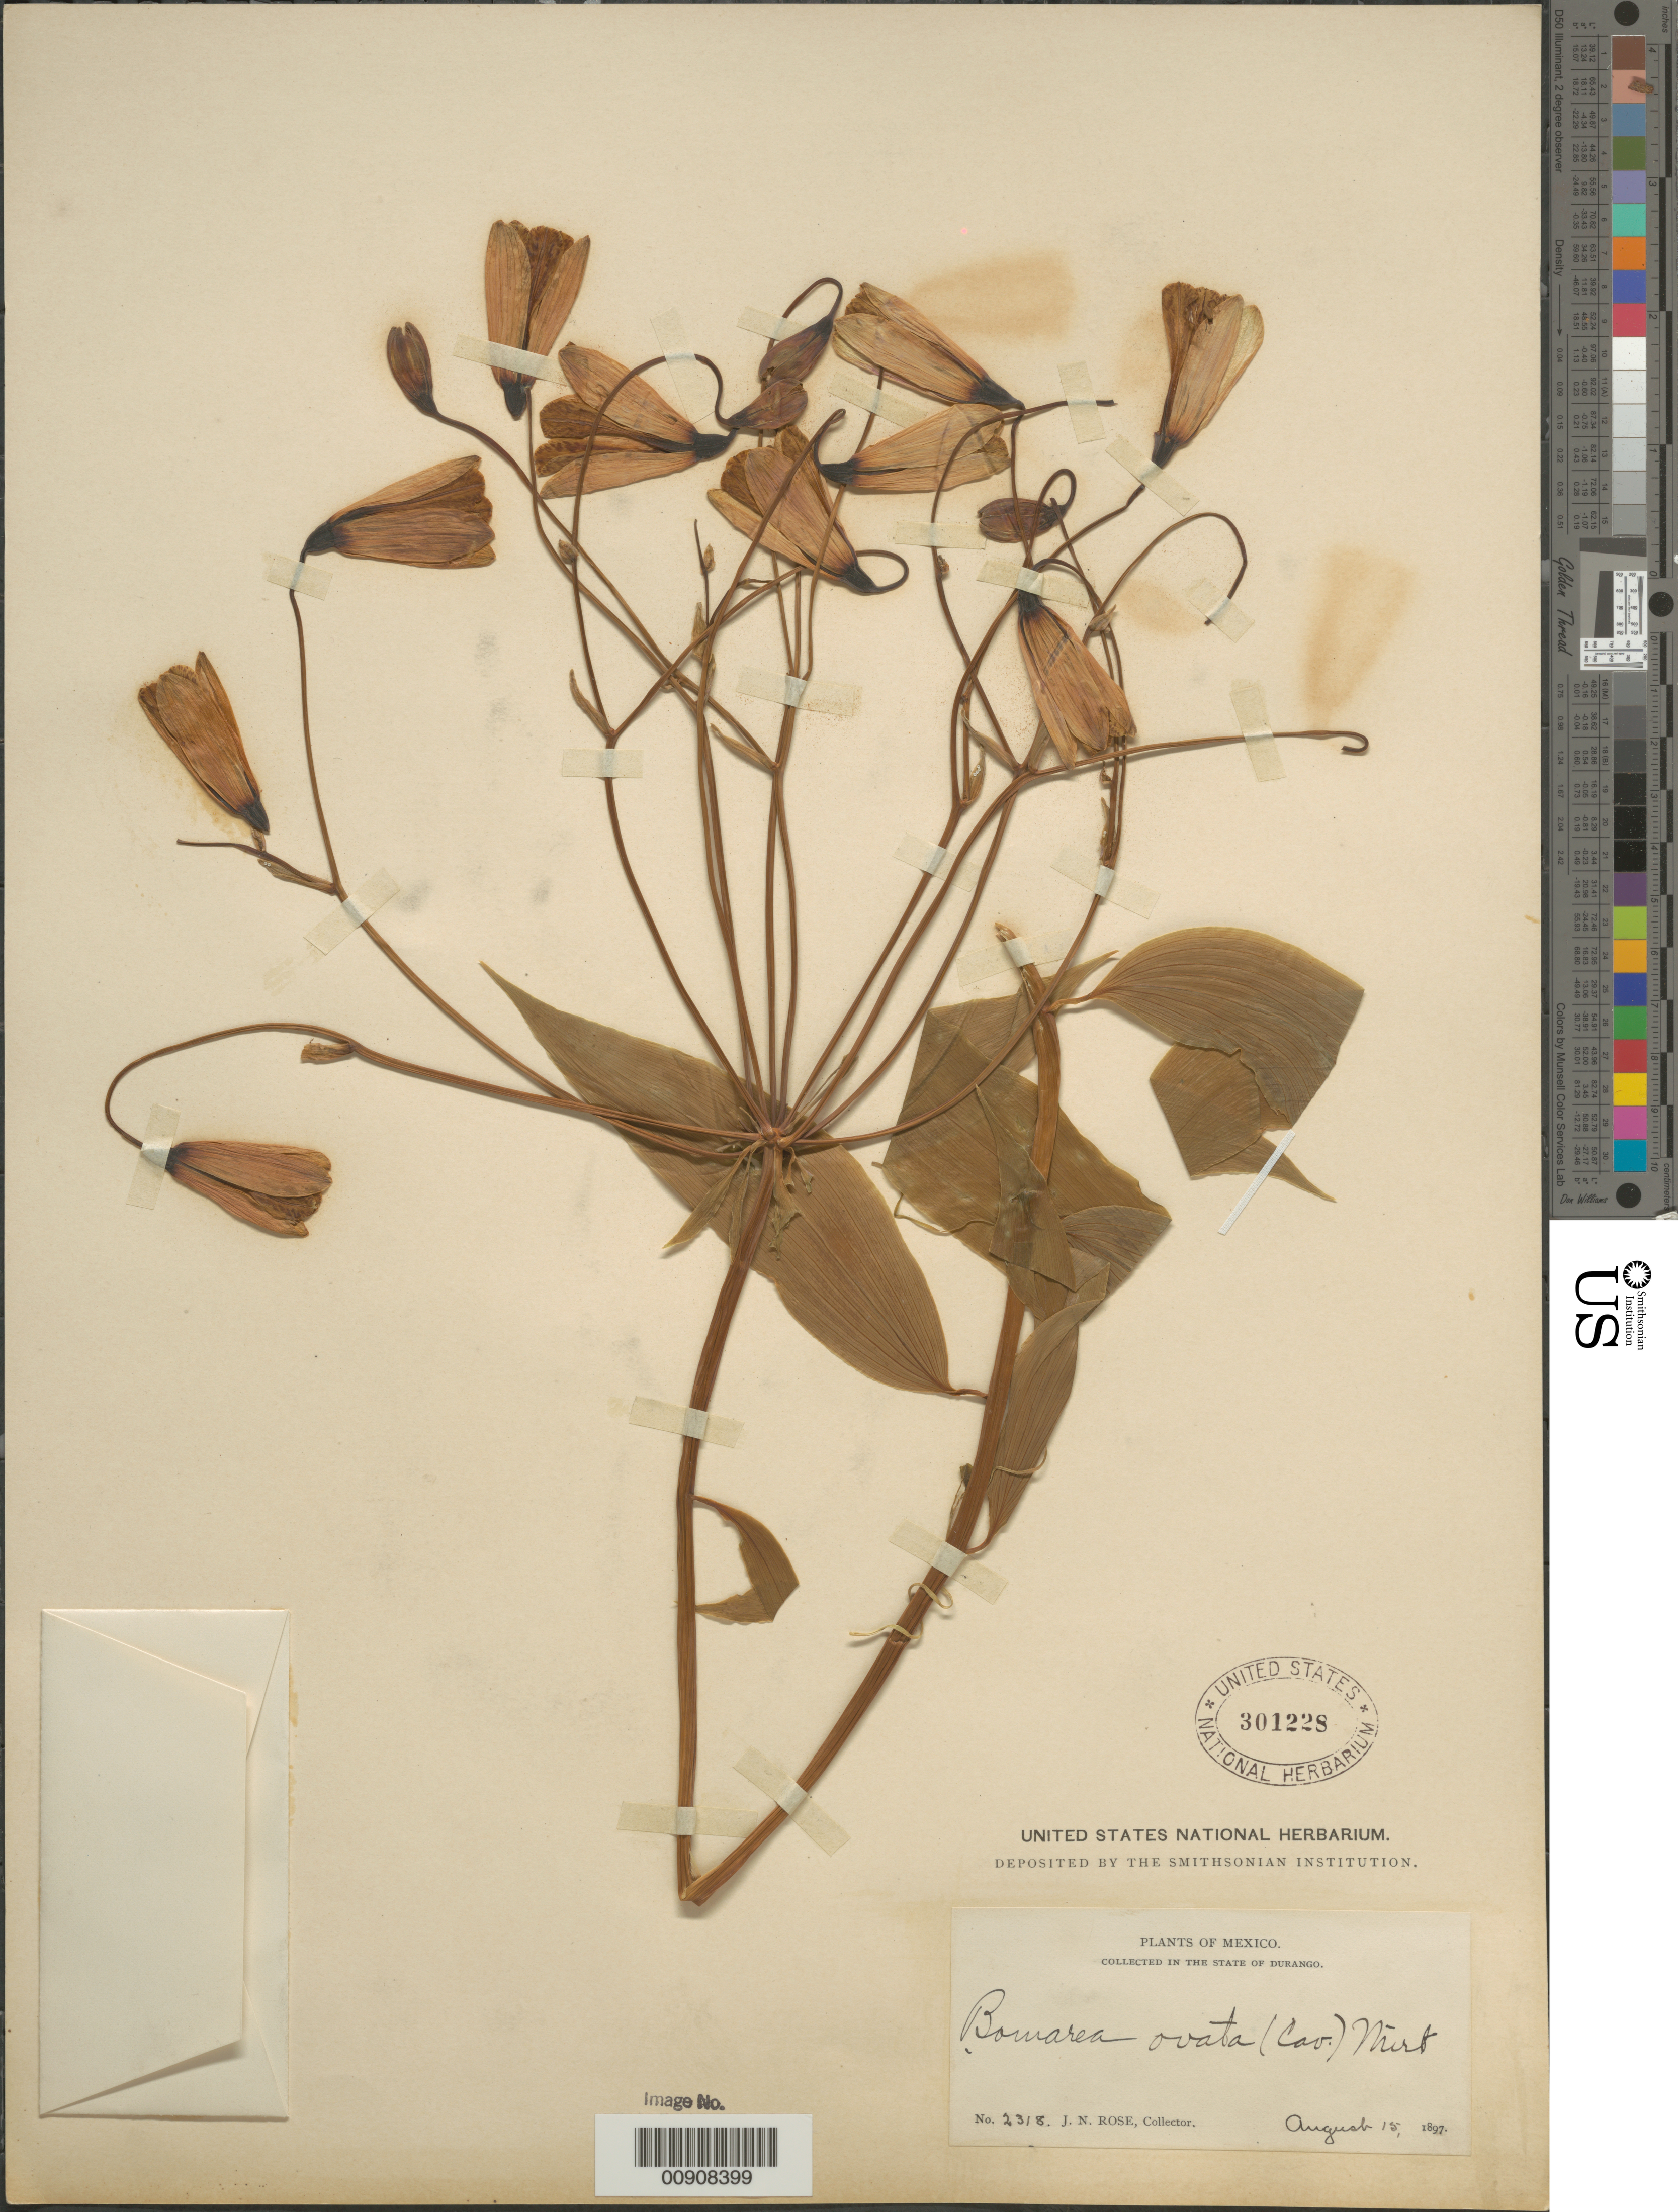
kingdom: Plantae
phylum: Tracheophyta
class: Liliopsida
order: Liliales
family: Alstroemeriaceae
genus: Bomarea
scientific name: Bomarea ovata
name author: (Cav.) Mirb.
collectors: J. N. Rose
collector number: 2318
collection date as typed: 15 Aug 1897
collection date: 1897-08-15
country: Mexico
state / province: Durango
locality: State of Durango.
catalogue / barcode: US 301228